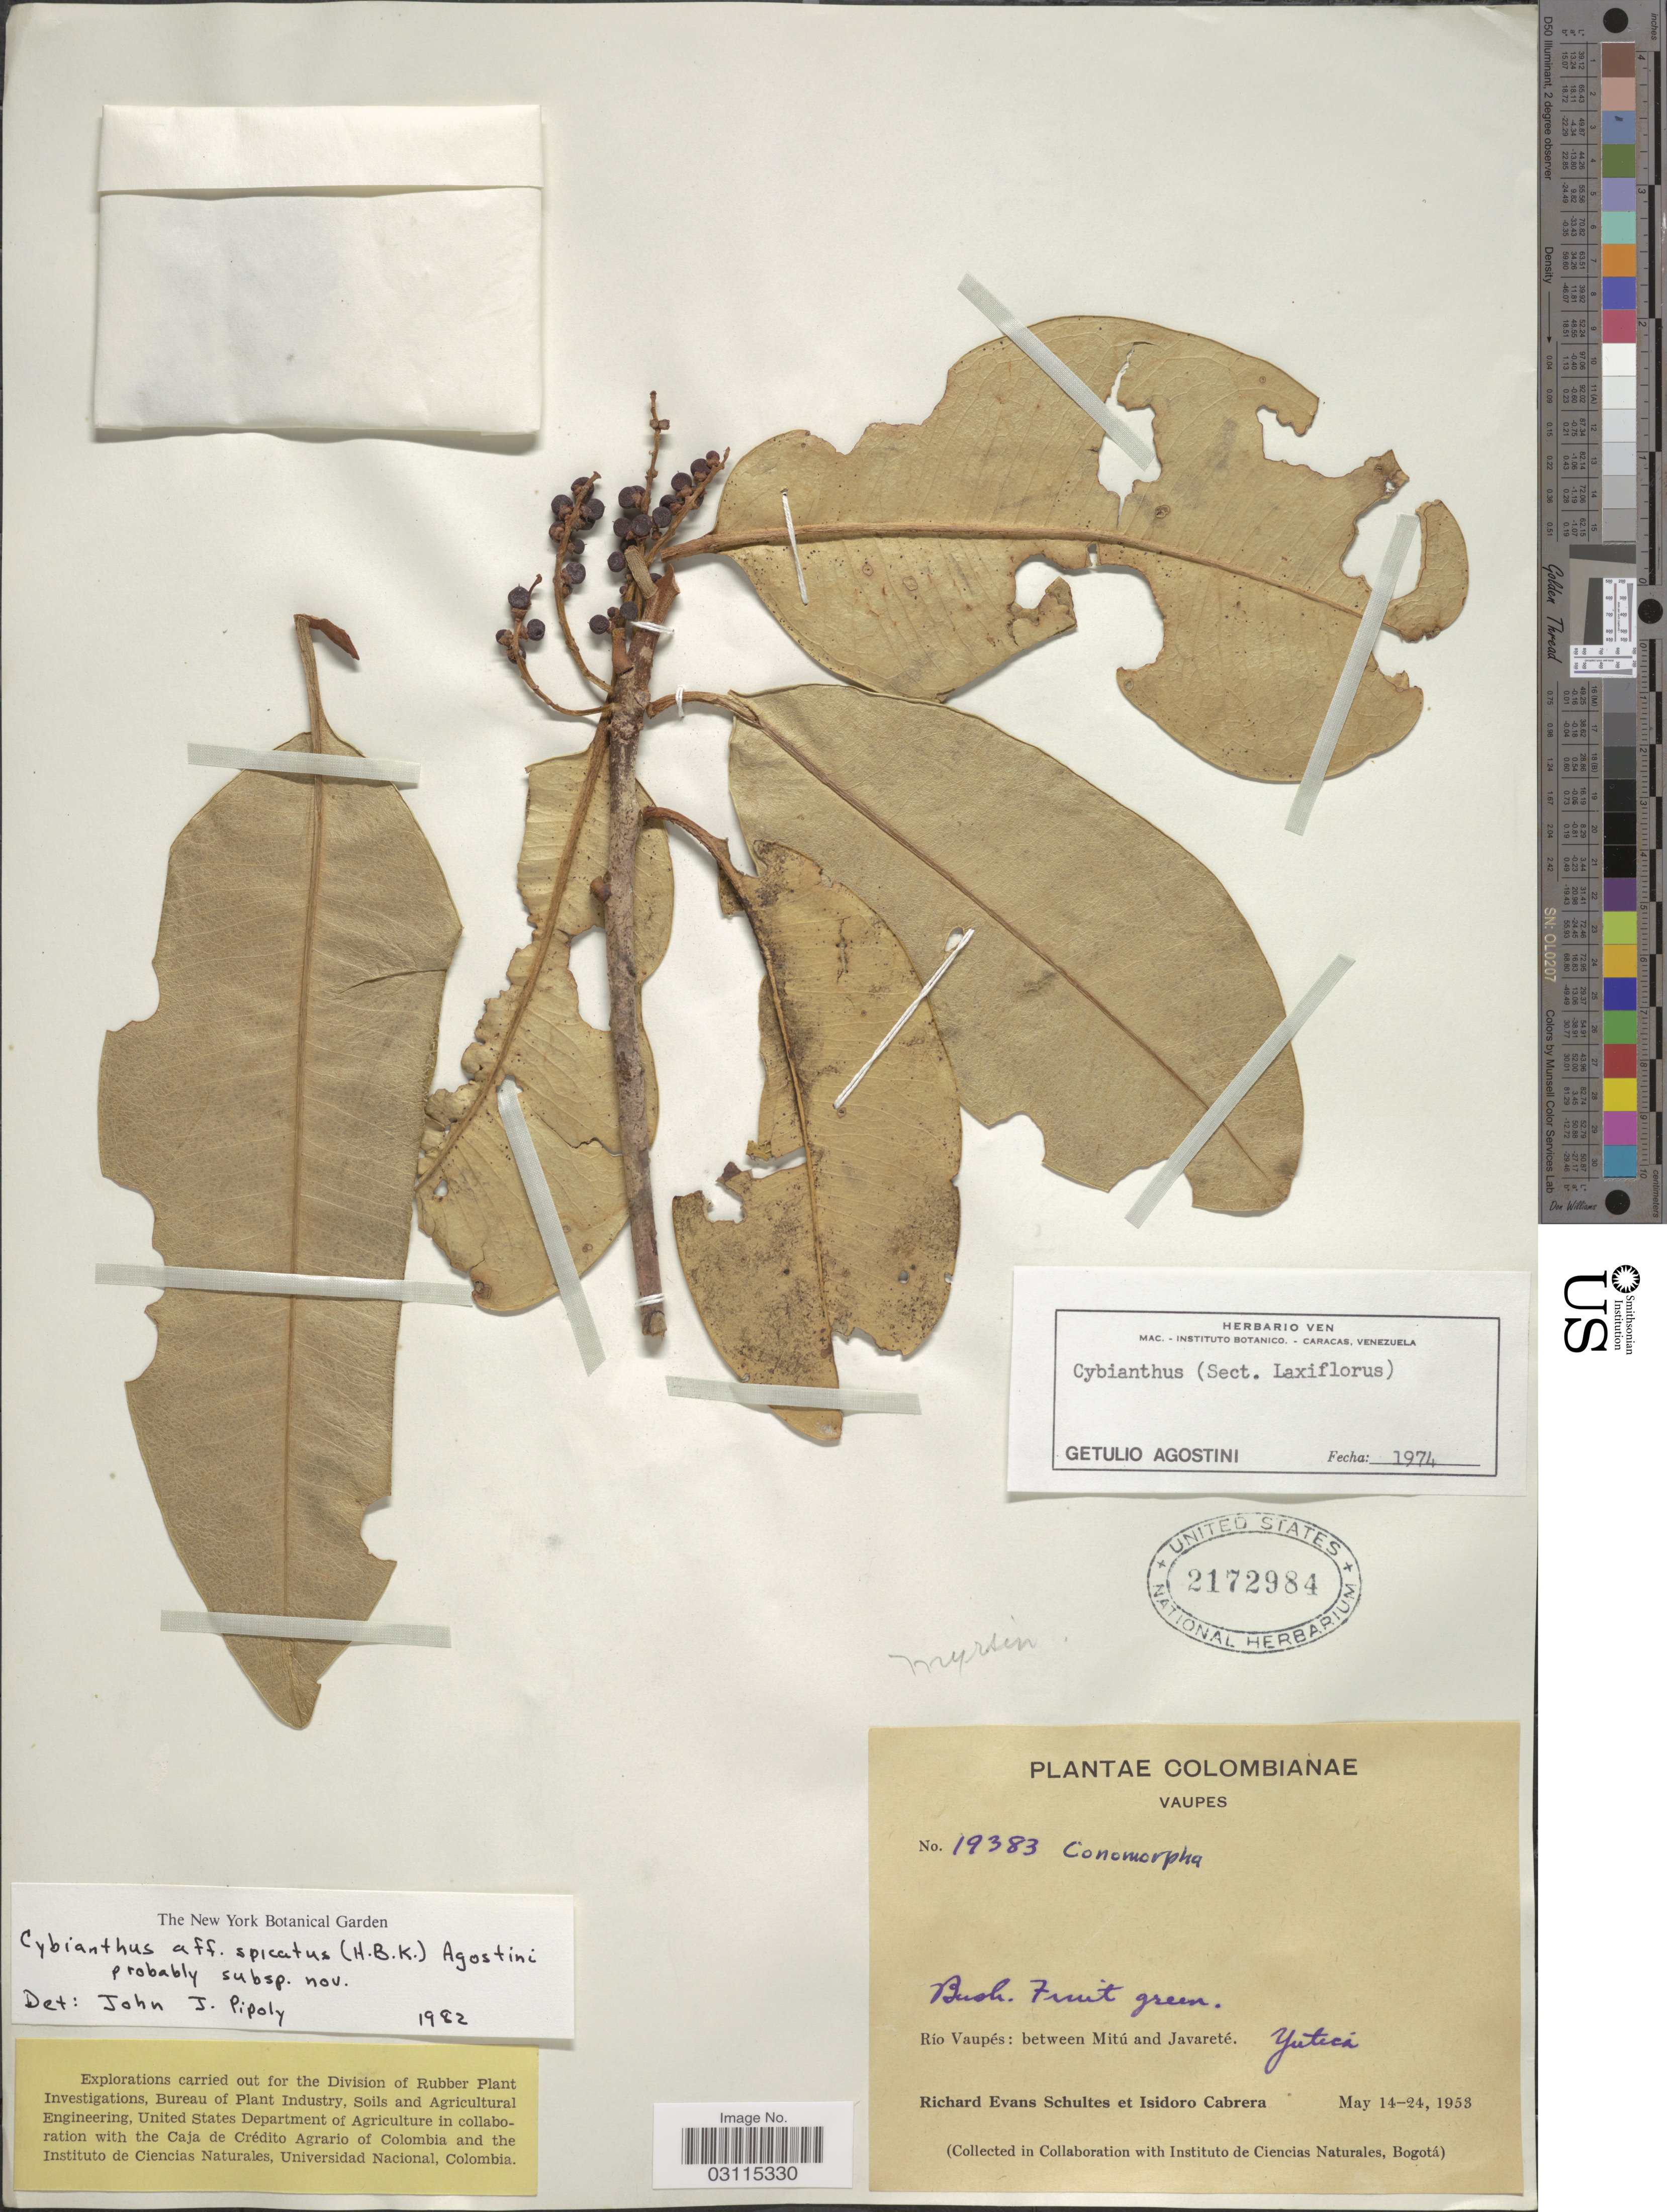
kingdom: Plantae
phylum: Tracheophyta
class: Magnoliopsida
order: Ericales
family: Primulaceae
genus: Cybianthus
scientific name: Cybianthus spicatus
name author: (Kunth) G. Agostini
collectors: R. E. Schultes & I. Cabrera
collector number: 19383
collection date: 1953-05-14/1953-05-24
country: Colombia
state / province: Vaupés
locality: Rio Vaupés: between Mitú and Javareté, Yuticá.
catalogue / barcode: US 2172984